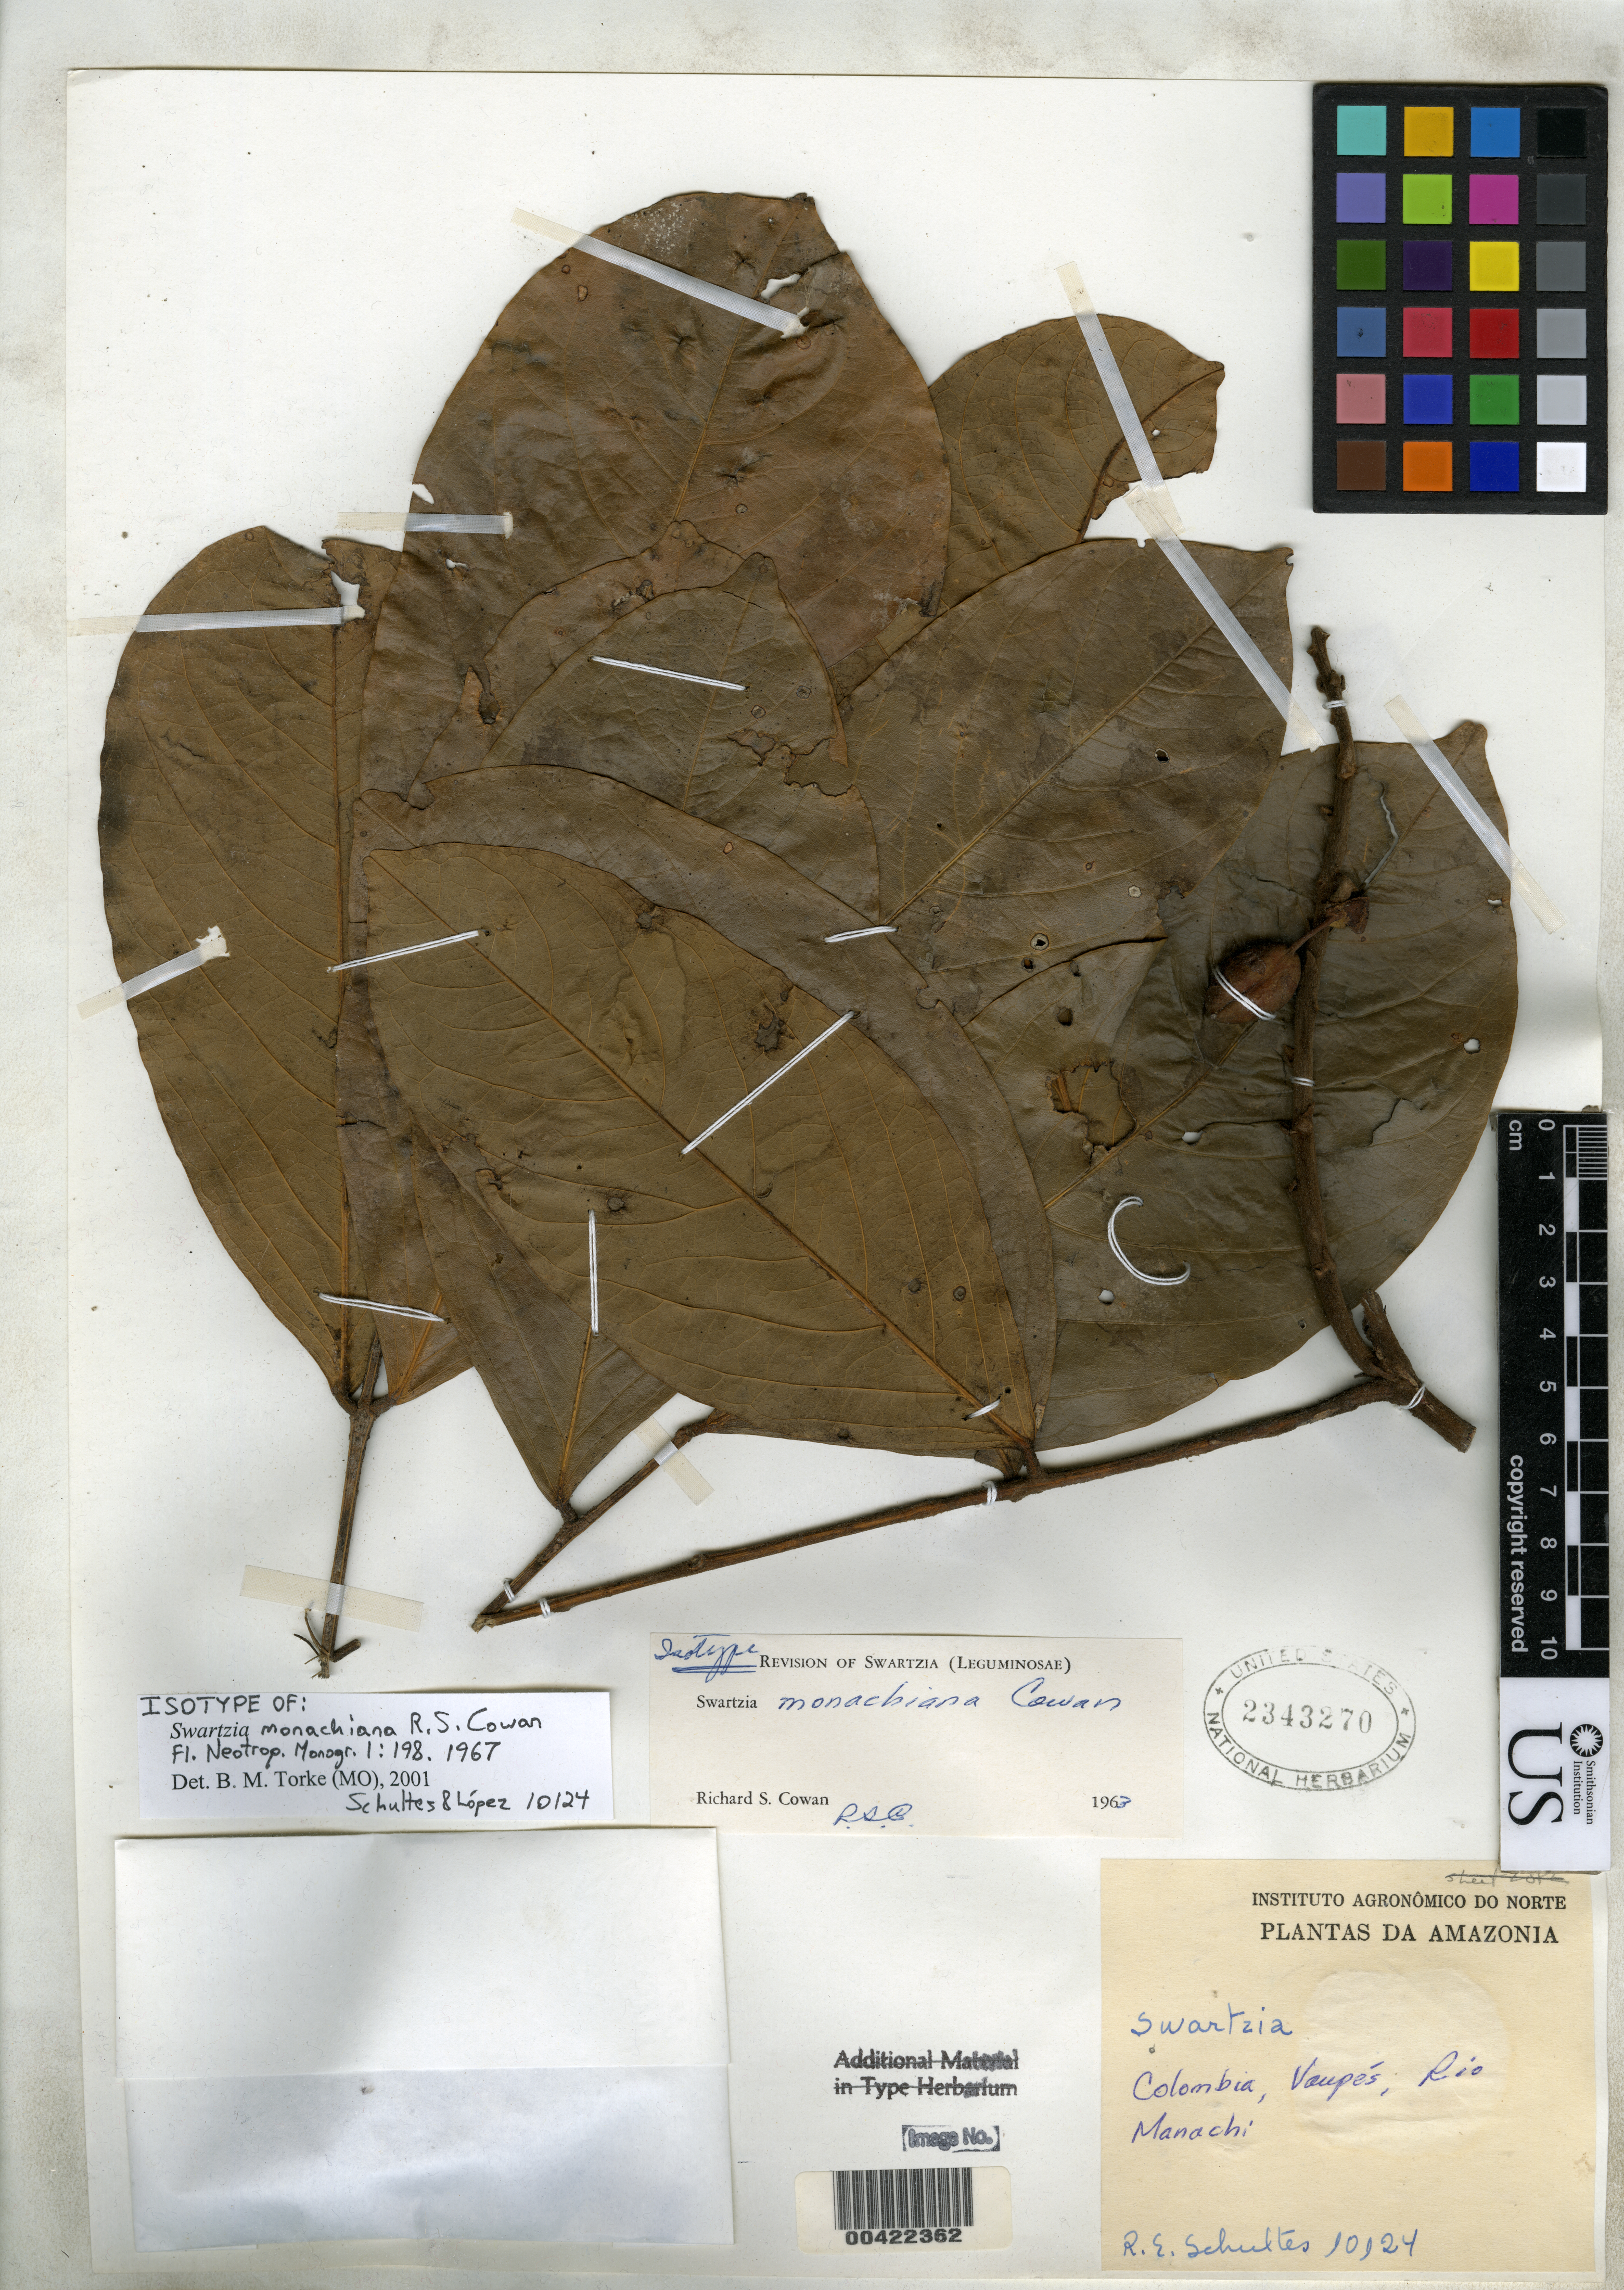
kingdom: Plantae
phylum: Tracheophyta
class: Magnoliopsida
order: Fabales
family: Fabaceae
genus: Swartzia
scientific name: Swartzia monachiana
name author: R.S. Cowan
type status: Isotype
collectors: R. E. Schultes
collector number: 10124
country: Colombia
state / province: Vaupés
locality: Rio Manachi.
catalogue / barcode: US 2343270